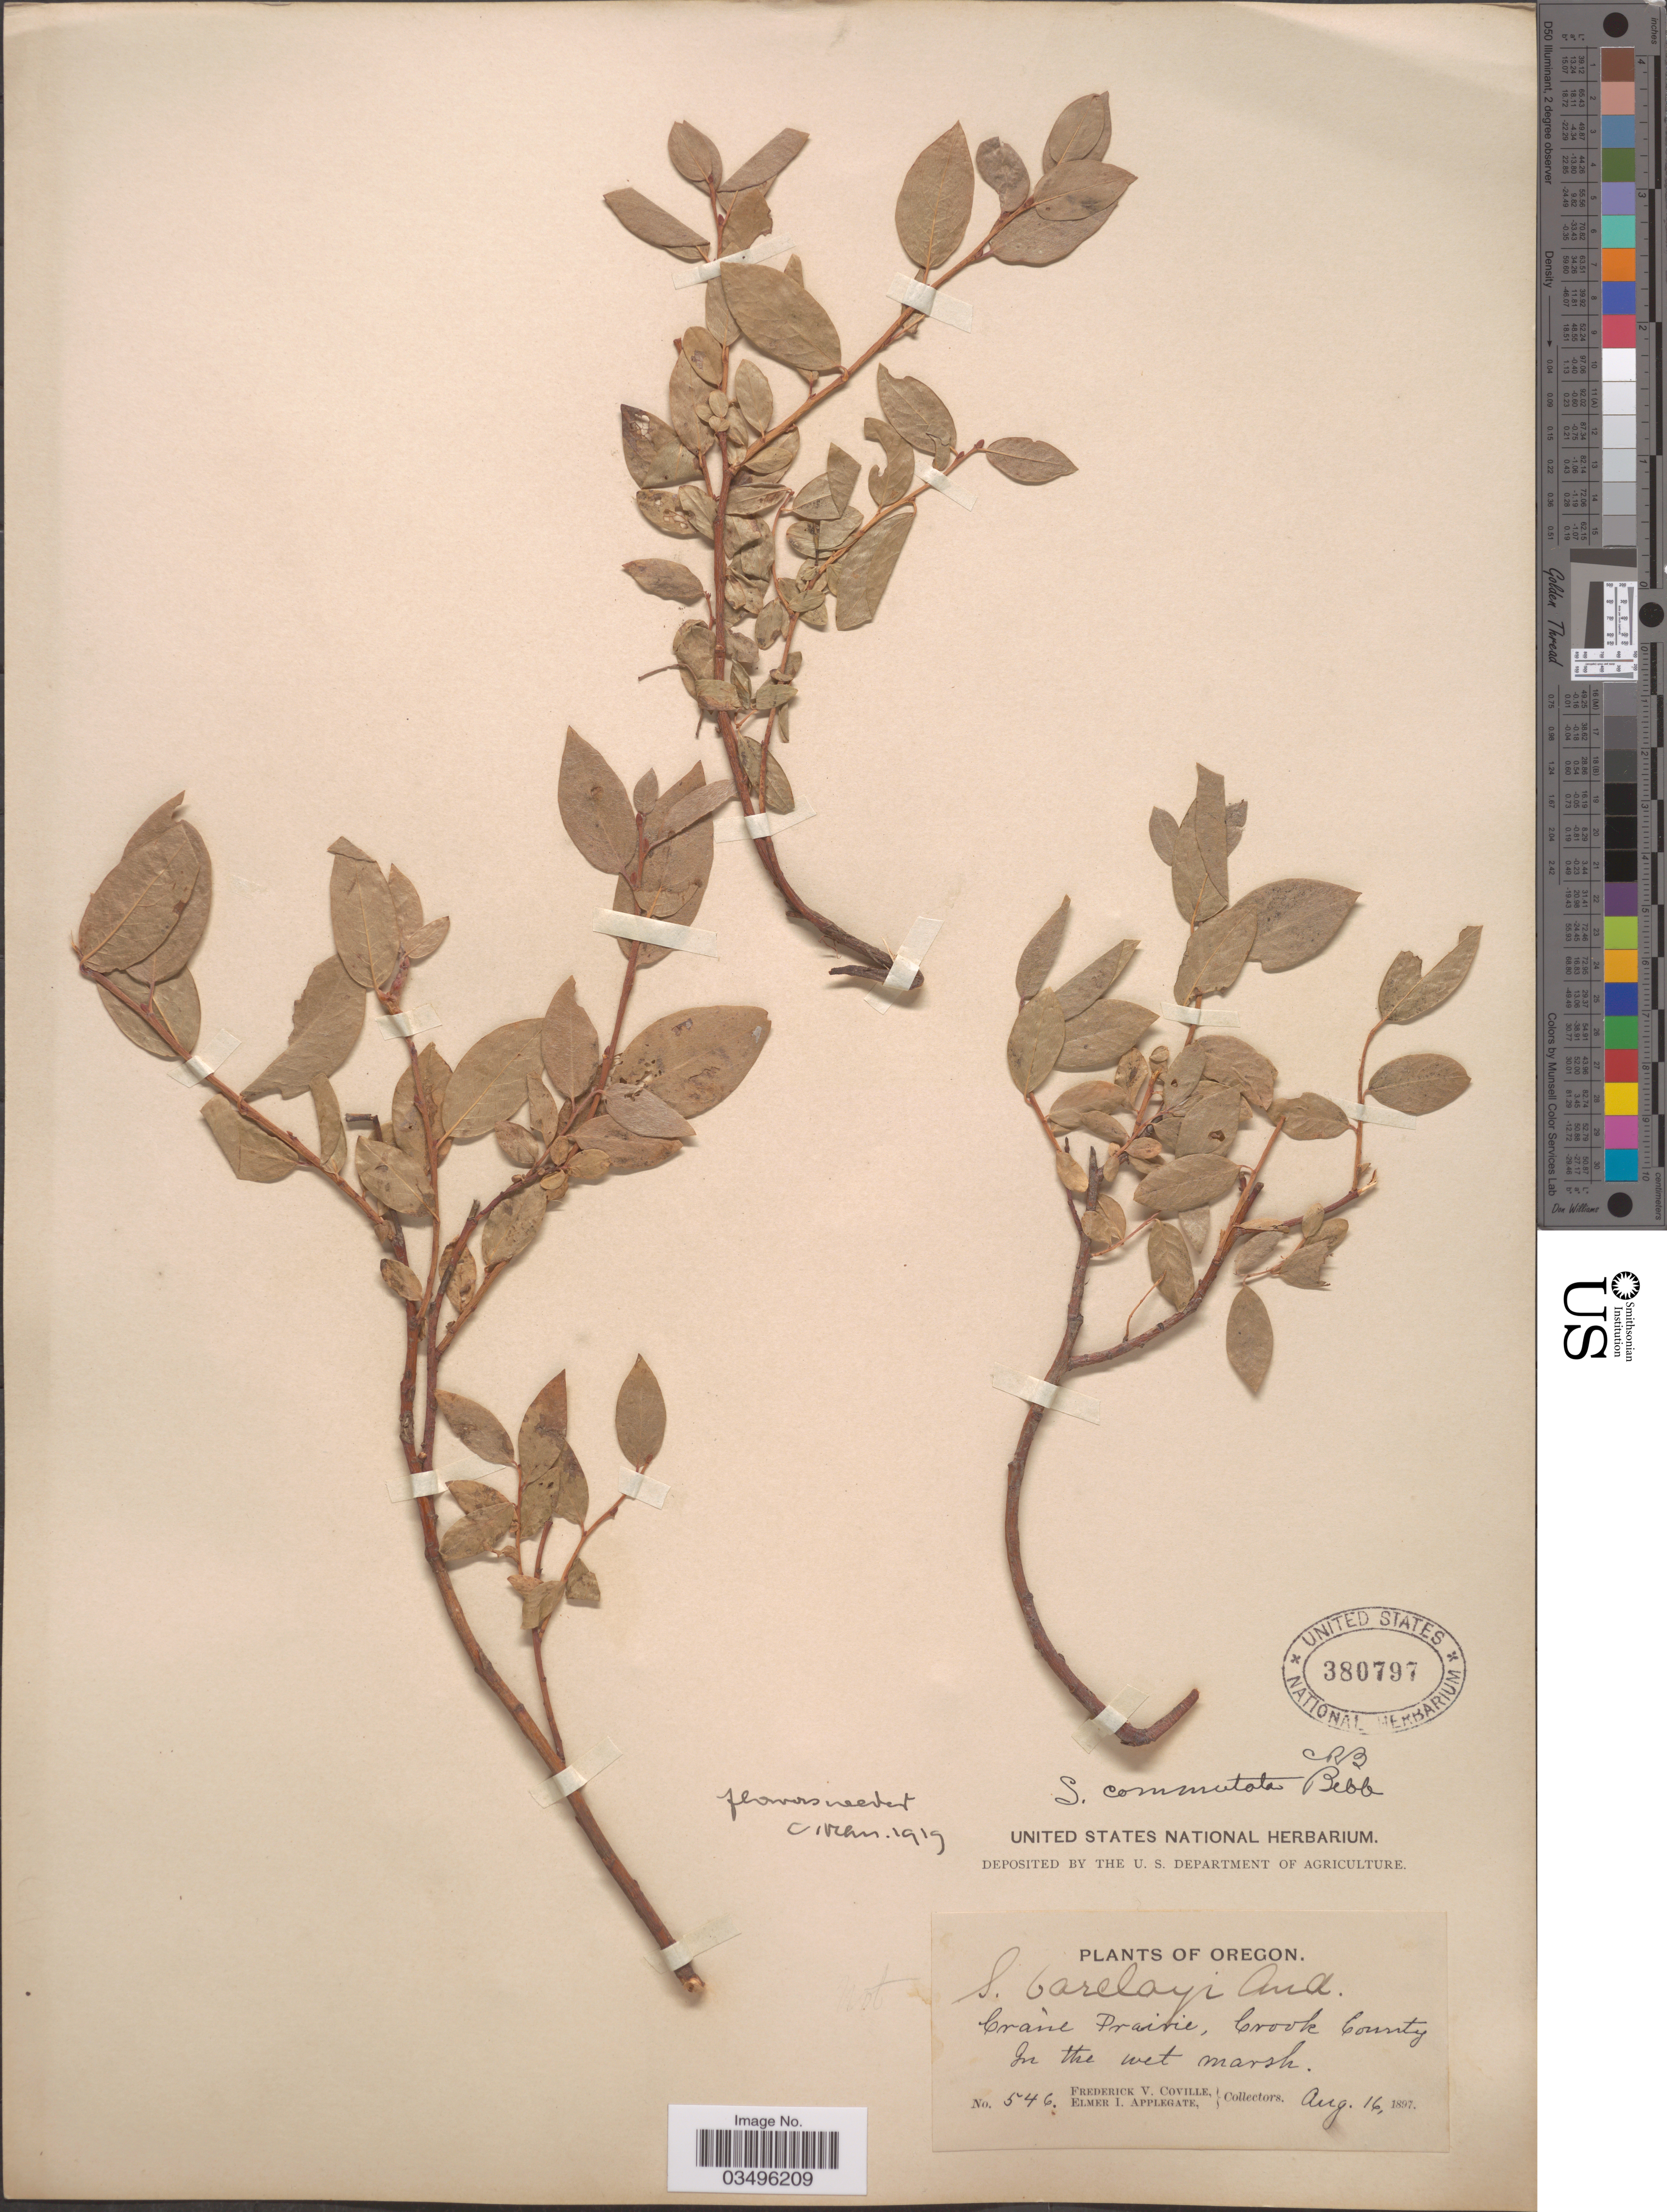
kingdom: Plantae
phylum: Tracheophyta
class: Magnoliopsida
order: Malpighiales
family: Salicaceae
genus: Salix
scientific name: Salix commutata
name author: Bebb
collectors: F. V. Coville & E. I. Applegate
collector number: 546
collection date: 1897-08-16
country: United States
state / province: Oregon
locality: Crane Prairie, Crook County.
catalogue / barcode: US 380797